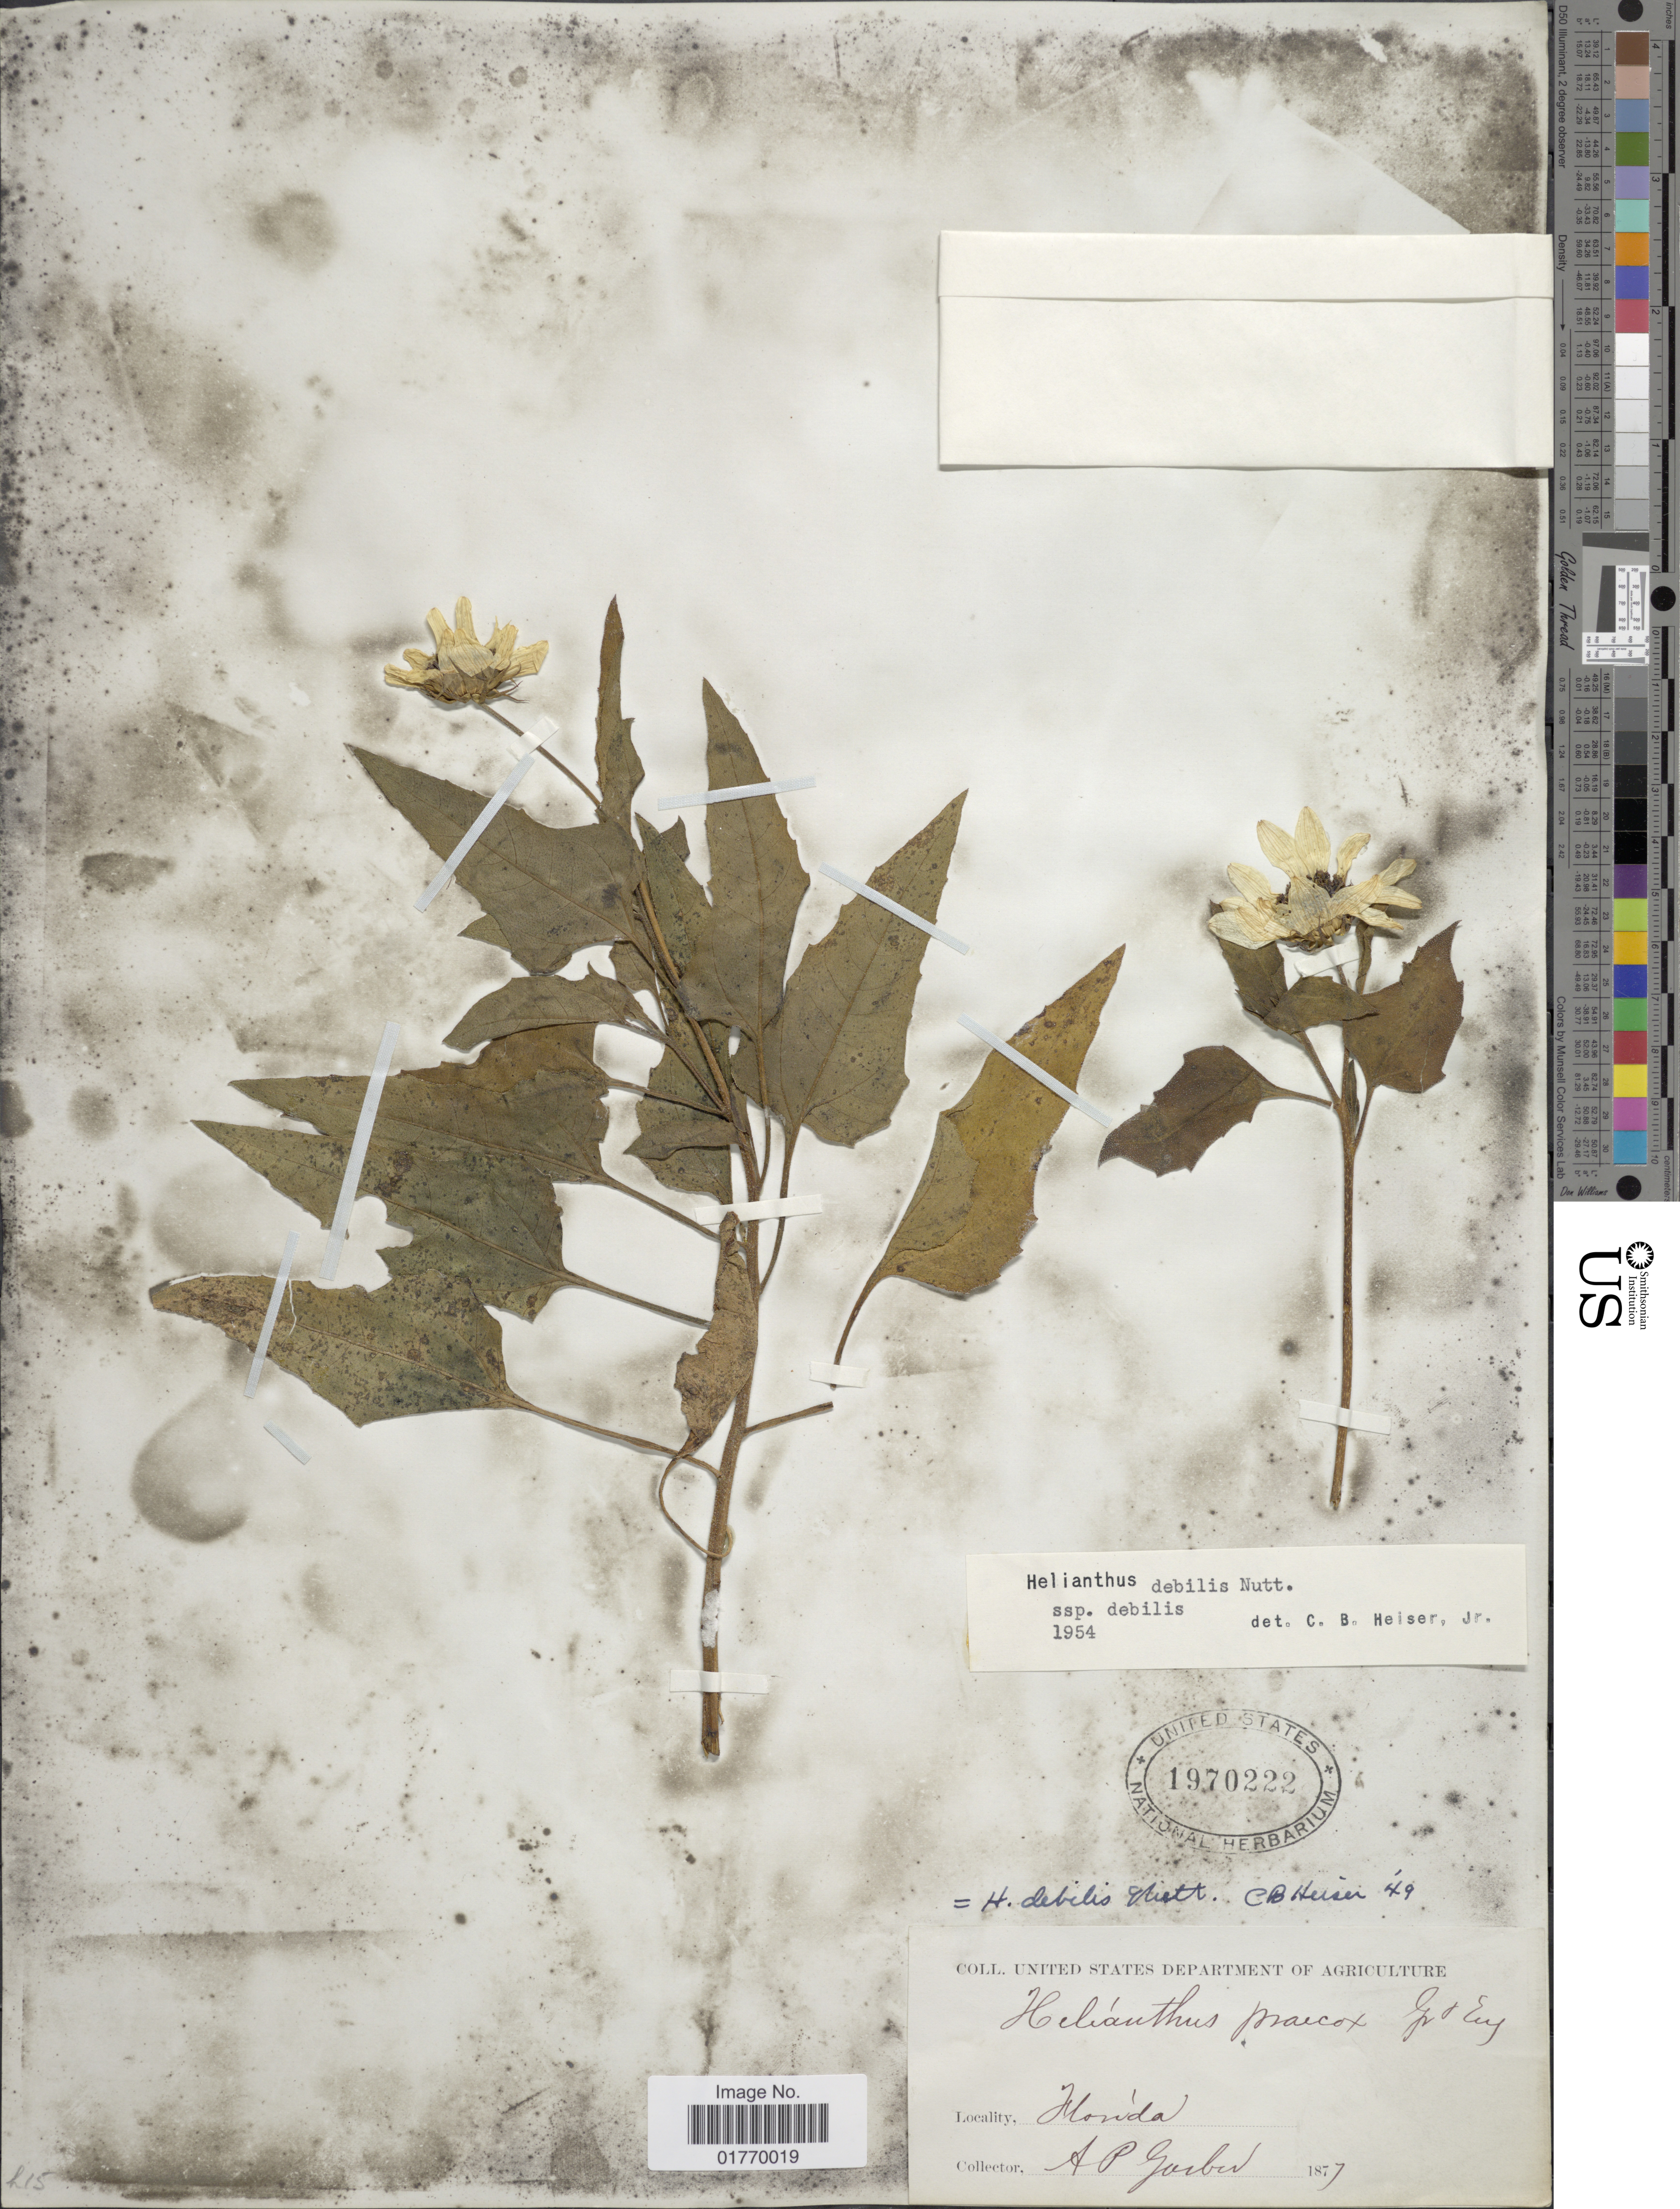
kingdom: Plantae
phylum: Tracheophyta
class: Magnoliopsida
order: Asterales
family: Asteraceae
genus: Helianthus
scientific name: Helianthus debilis subsp. debilis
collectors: A. P. Garber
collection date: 1877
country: United States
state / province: Florida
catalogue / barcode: US 1970222